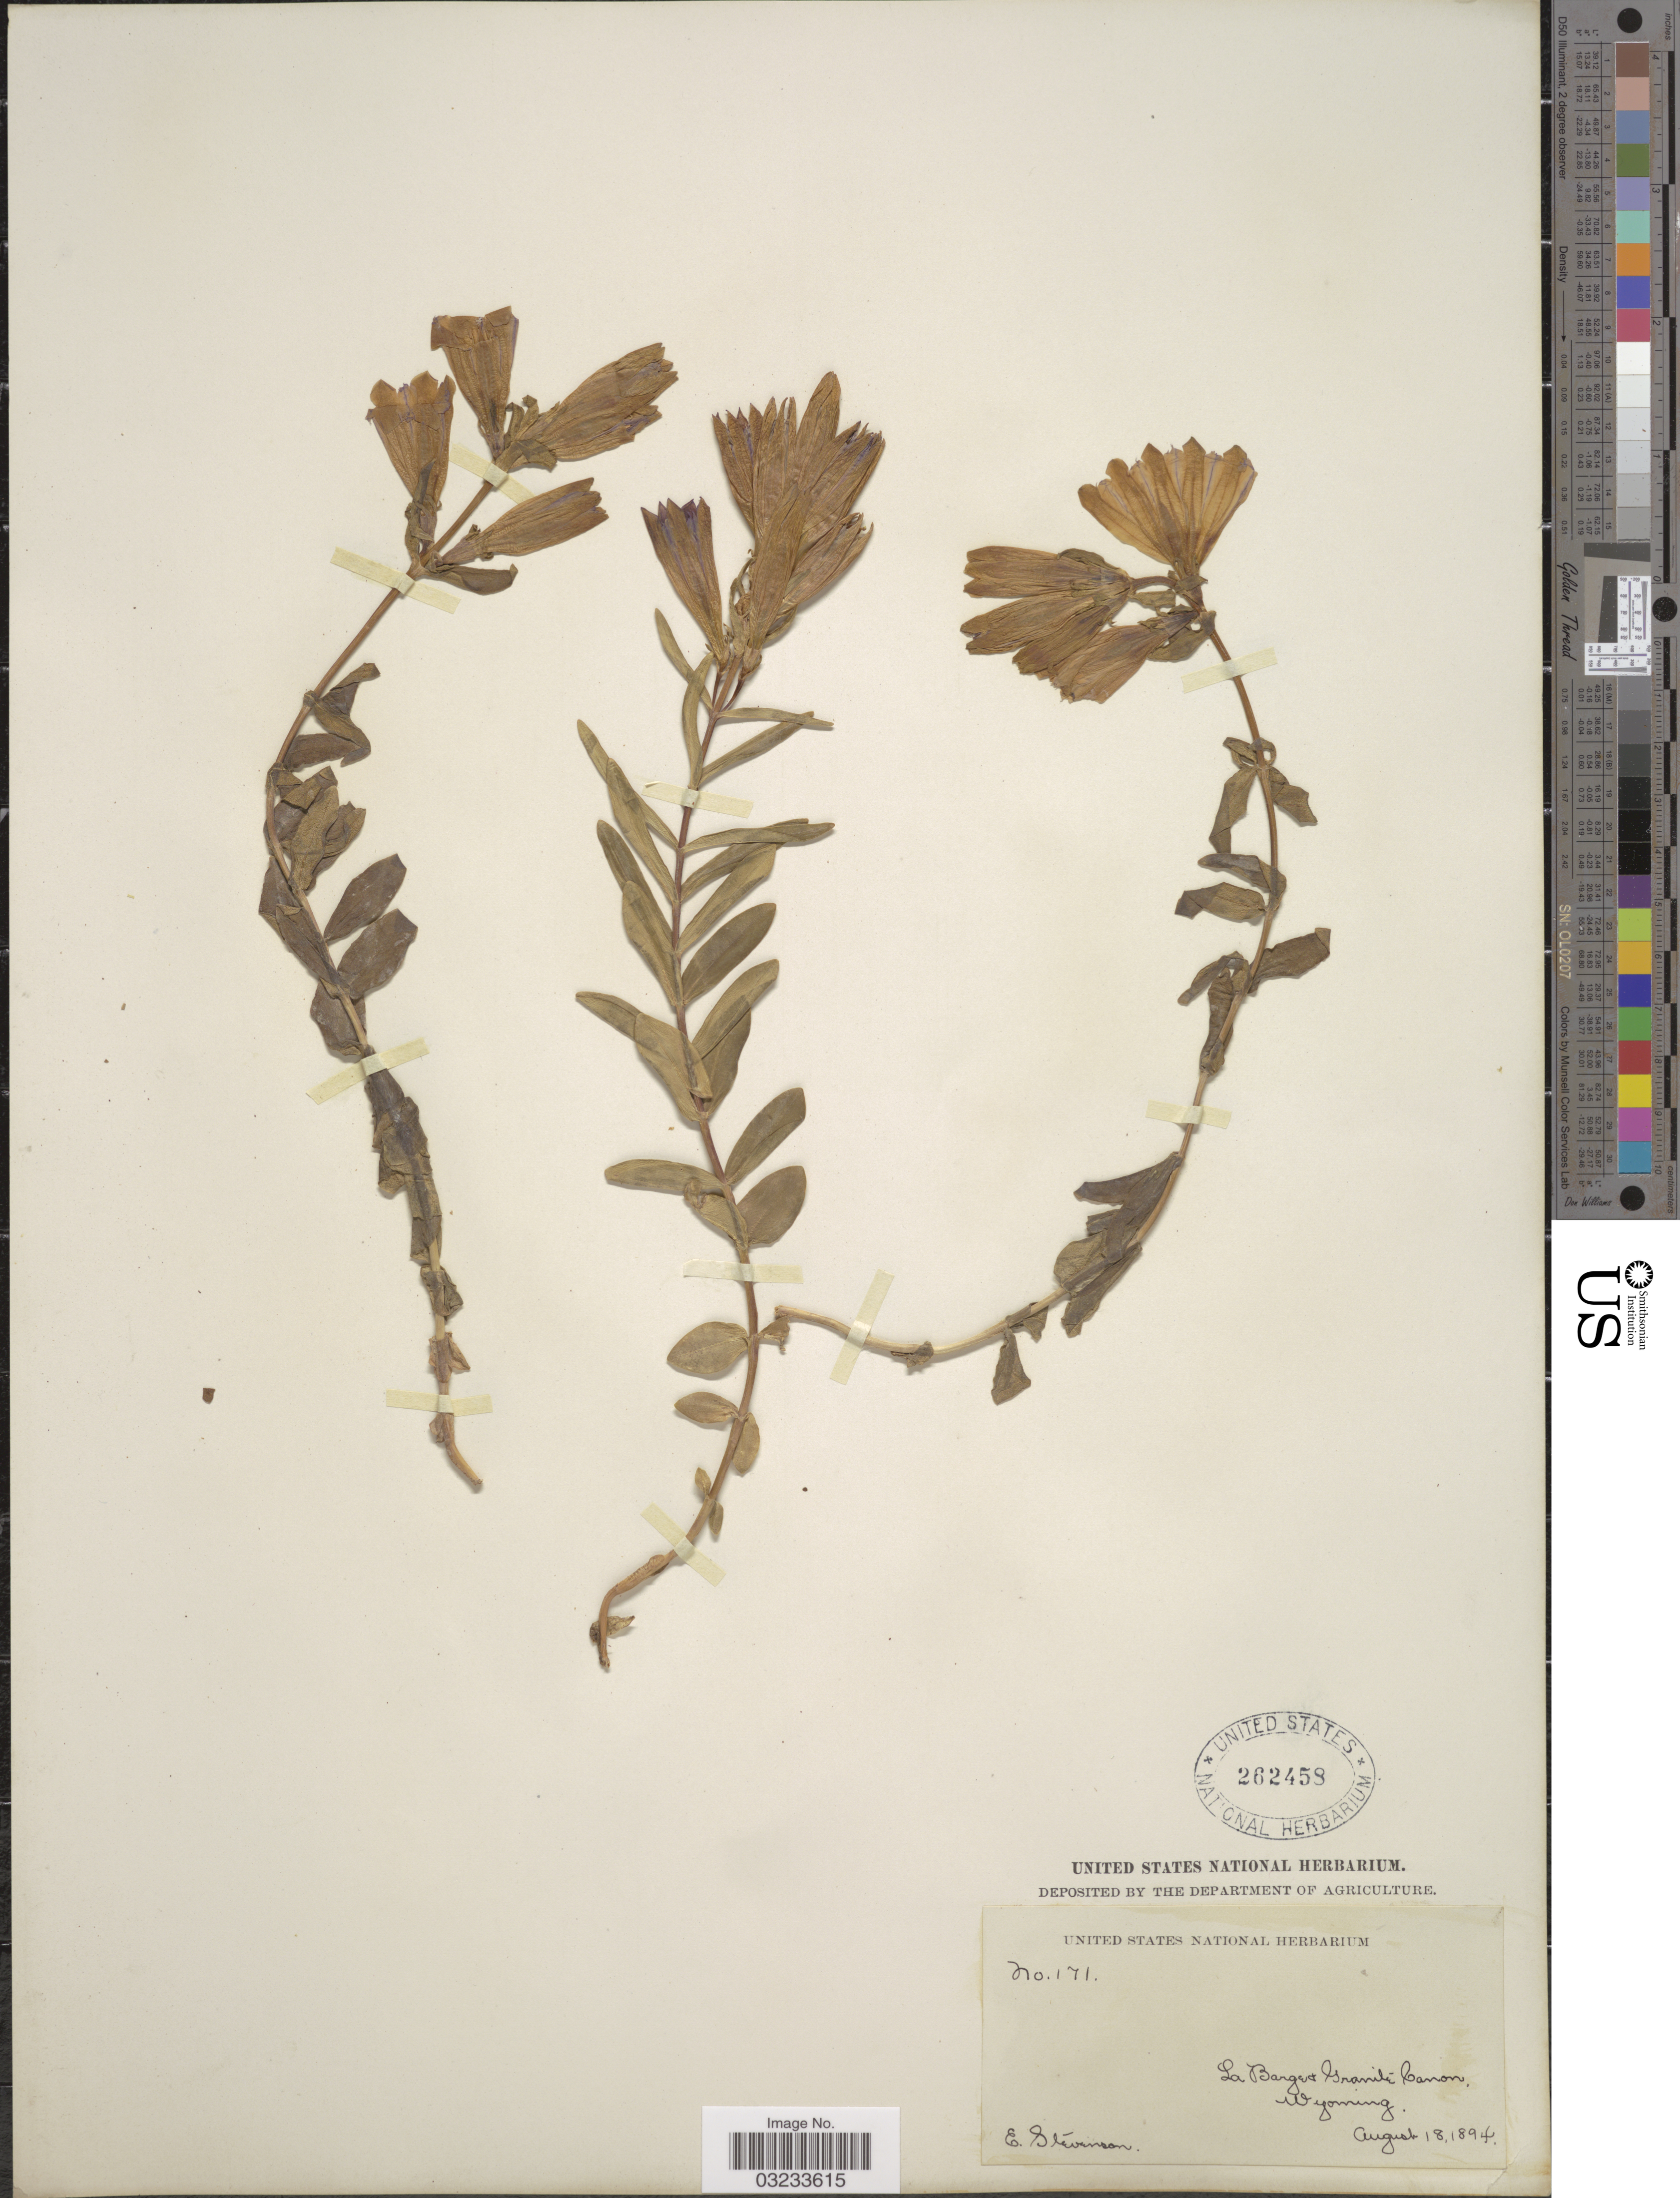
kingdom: Plantae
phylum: Tracheophyta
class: Magnoliopsida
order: Gentianales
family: Gentianaceae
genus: Gentiana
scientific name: Gentiana affinis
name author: Griseb.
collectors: E. Stevenson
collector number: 171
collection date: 1894-08-18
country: United States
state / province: Wyoming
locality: La Barge & Granite Canon.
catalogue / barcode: US 262458